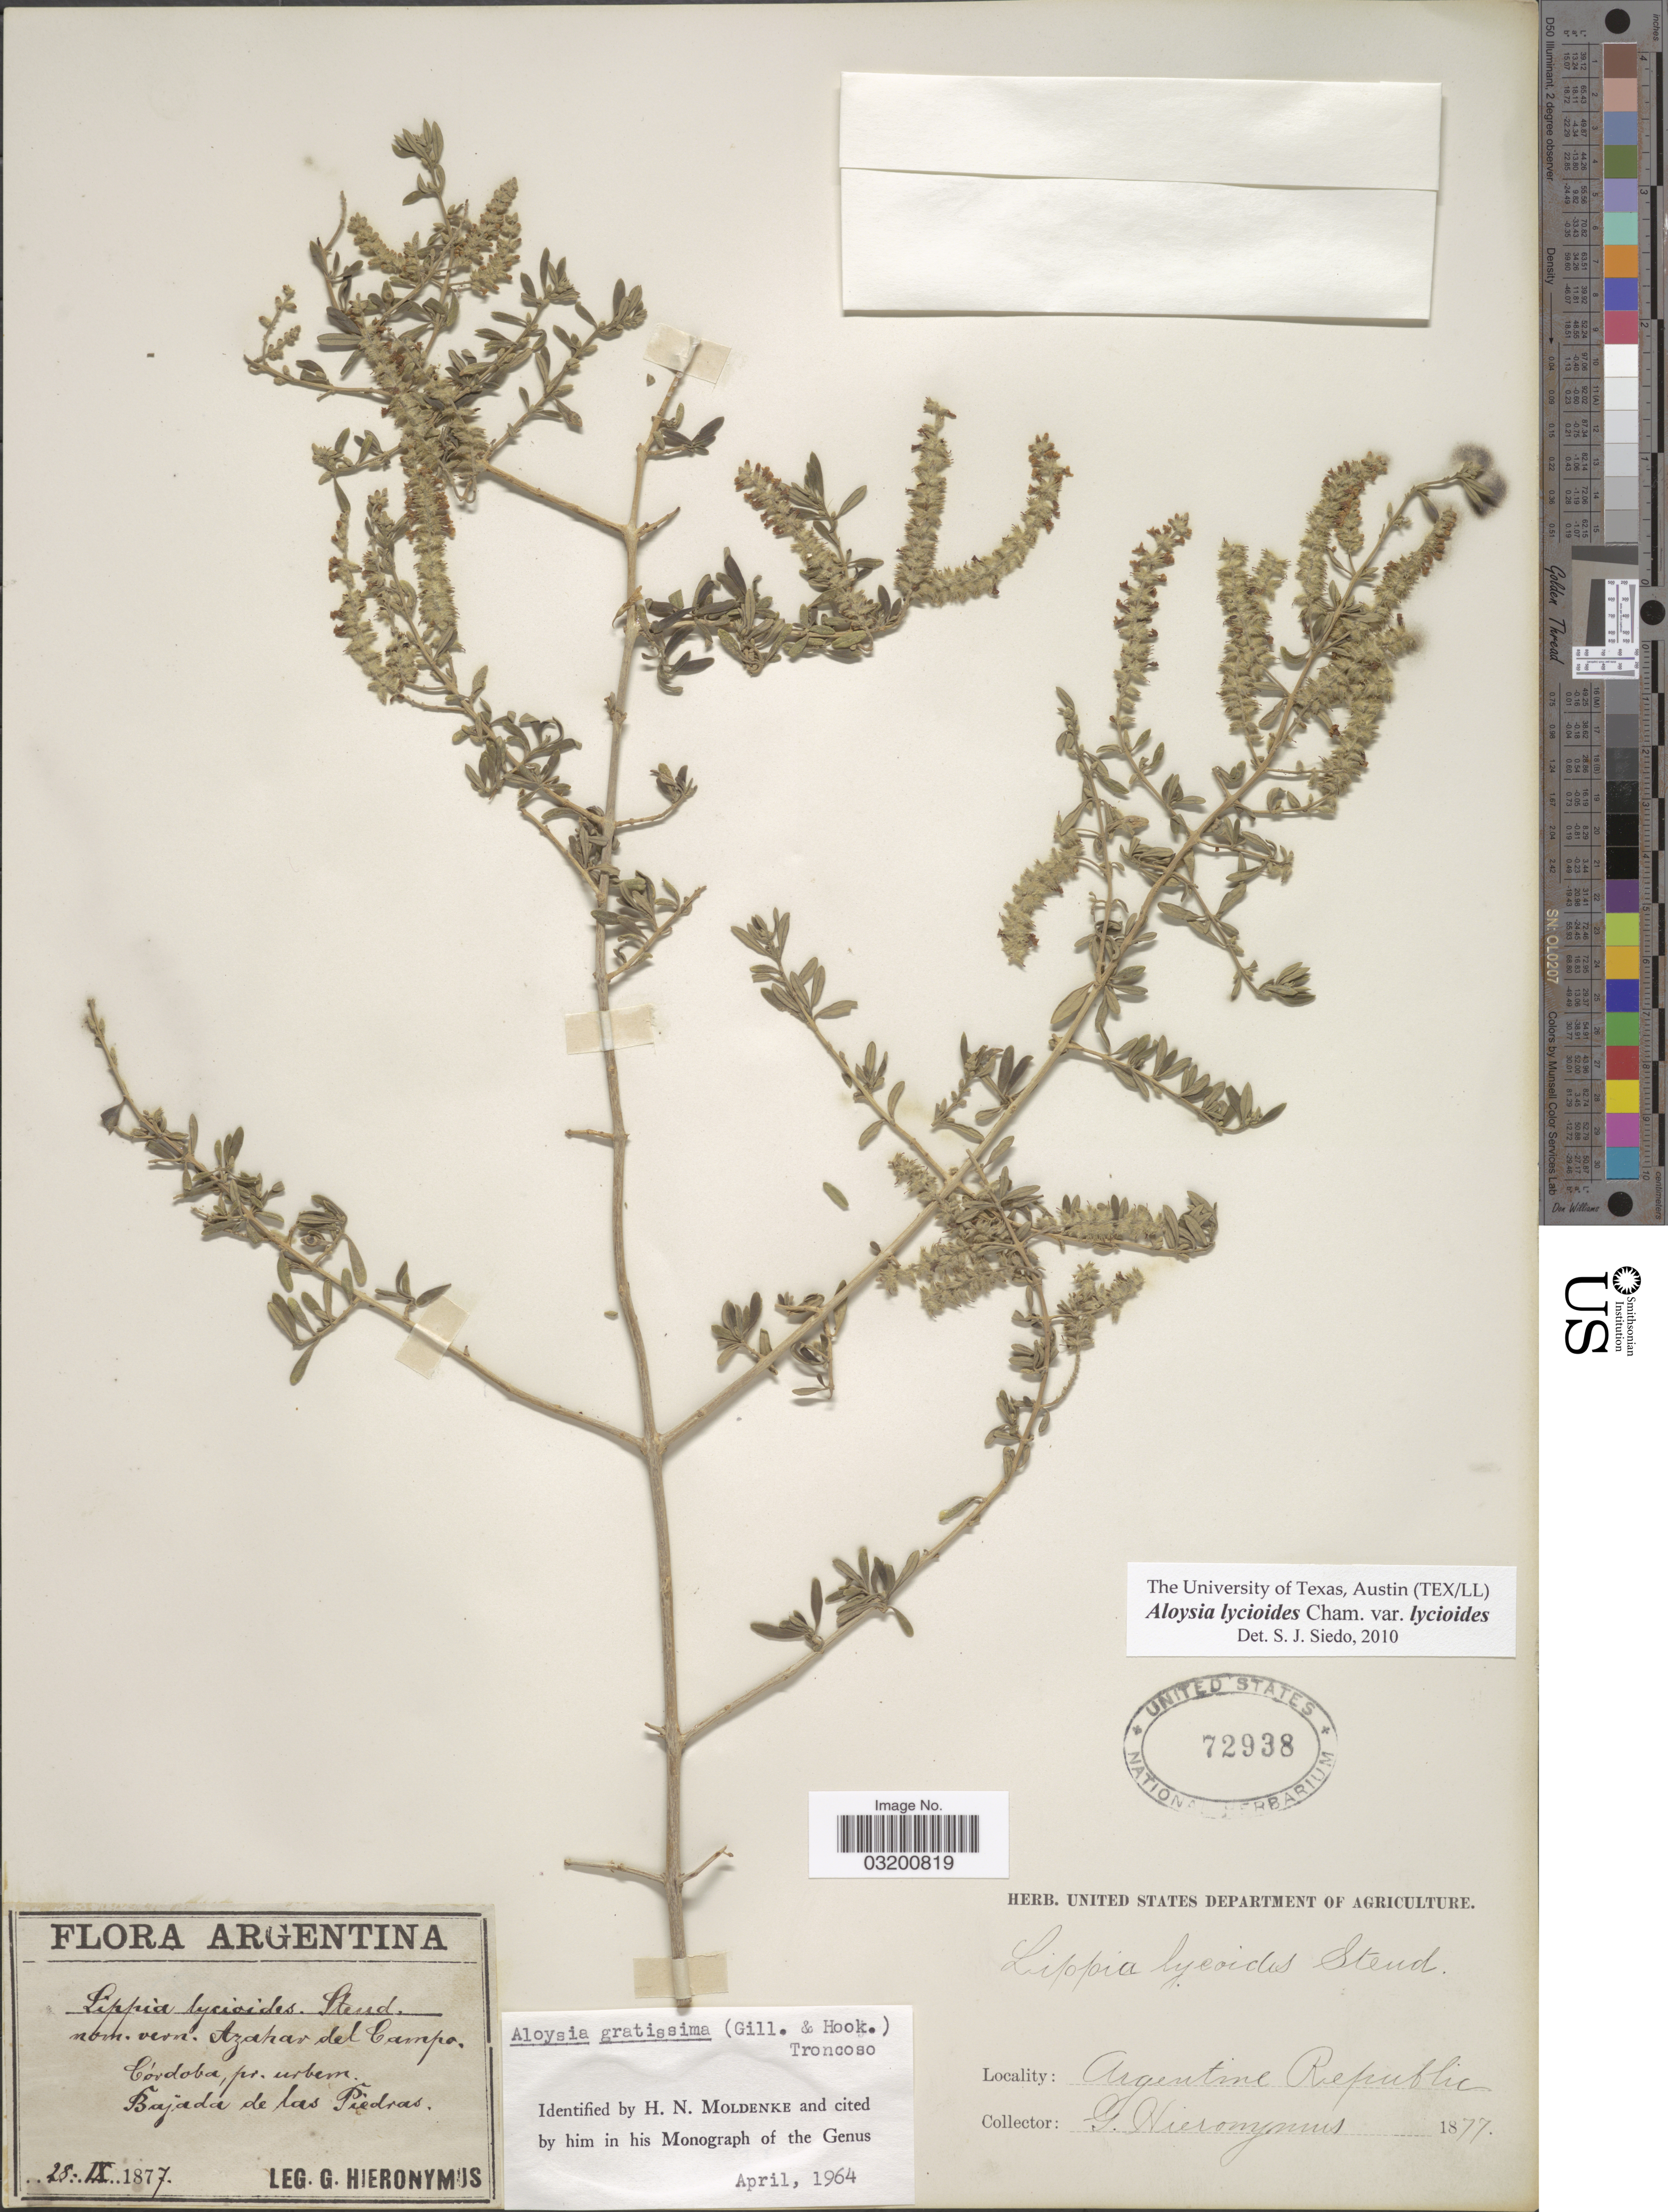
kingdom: Plantae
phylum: Tracheophyta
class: Magnoliopsida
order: Lamiales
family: Verbenaceae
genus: Aloysia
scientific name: Aloysia lycioides var. lycioides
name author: Cham.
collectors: G. H. Hieronymus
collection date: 1877-09-28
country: Colombia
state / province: Córdoba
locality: Pr. urbem. Bajada de las Pedras.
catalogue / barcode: US 72938